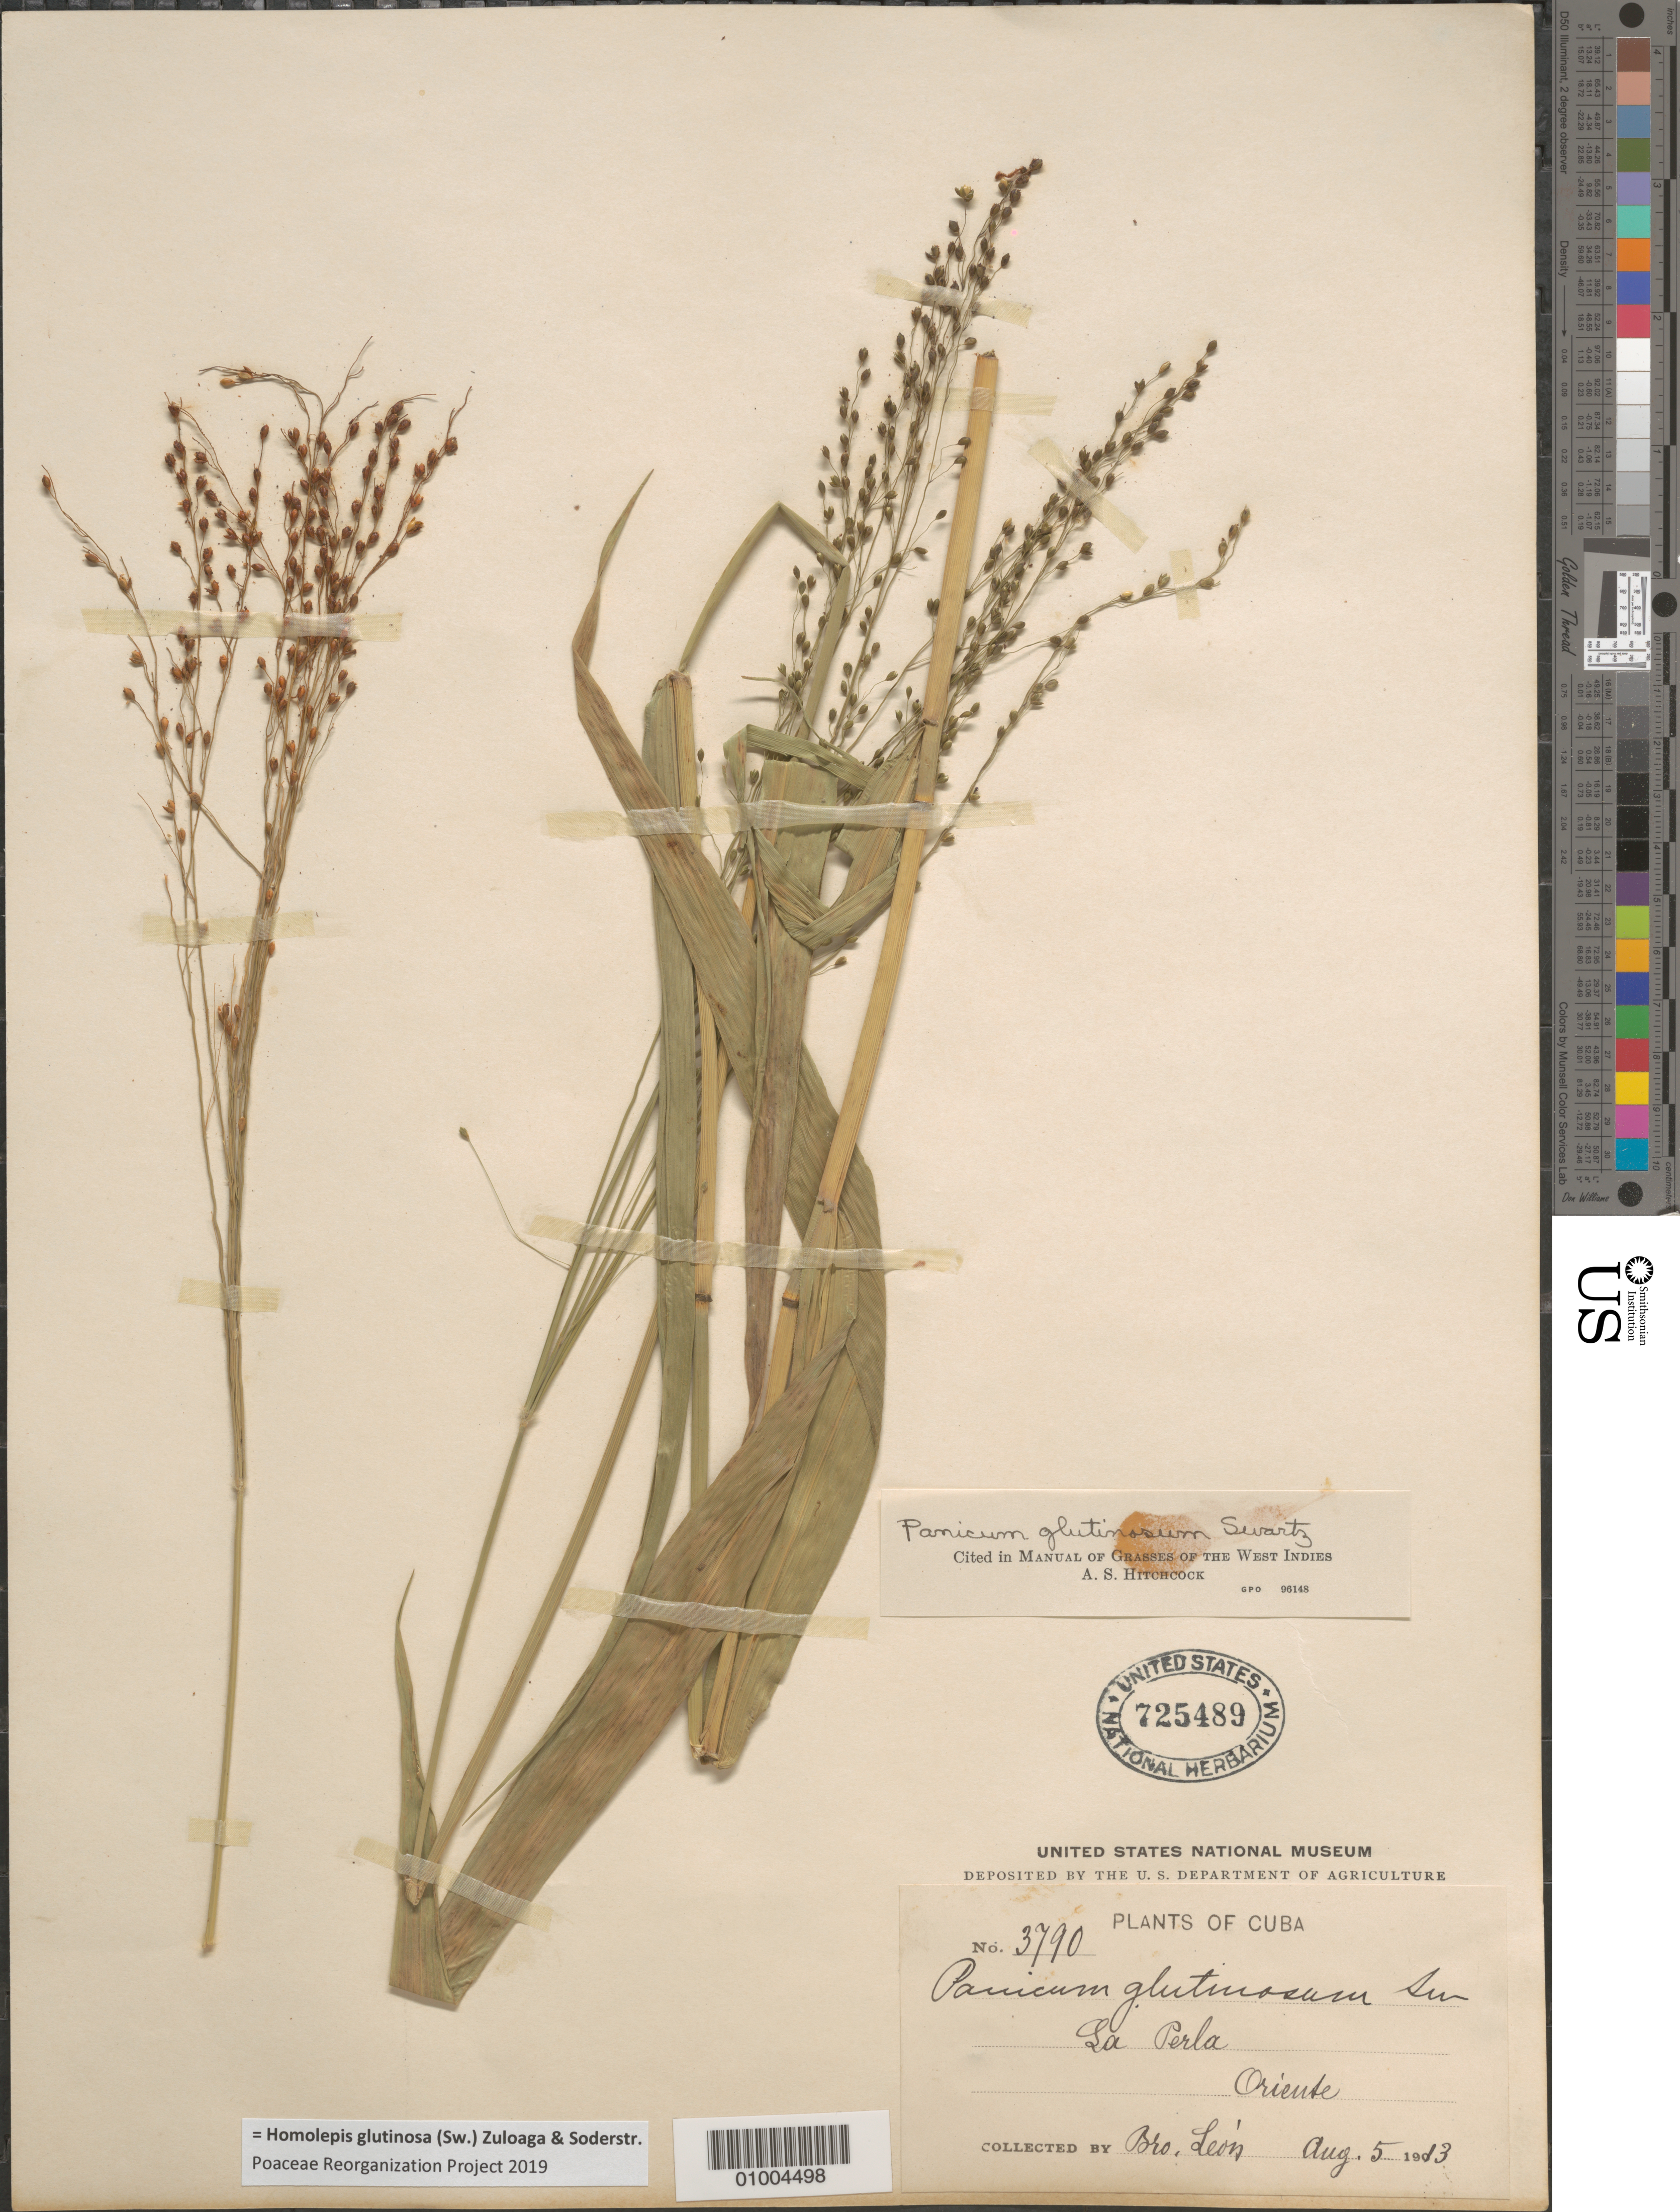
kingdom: Plantae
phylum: Tracheophyta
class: Liliopsida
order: Poales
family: Poaceae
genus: Homolepis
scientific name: Homolepis glutinosa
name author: (Sw.) Zuloaga & Soderstr.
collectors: Bro. León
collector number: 3790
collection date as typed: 05 Aug 1913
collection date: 1913-08-05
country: Cuba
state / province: Oriente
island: Cuba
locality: La Perla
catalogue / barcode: US 725489